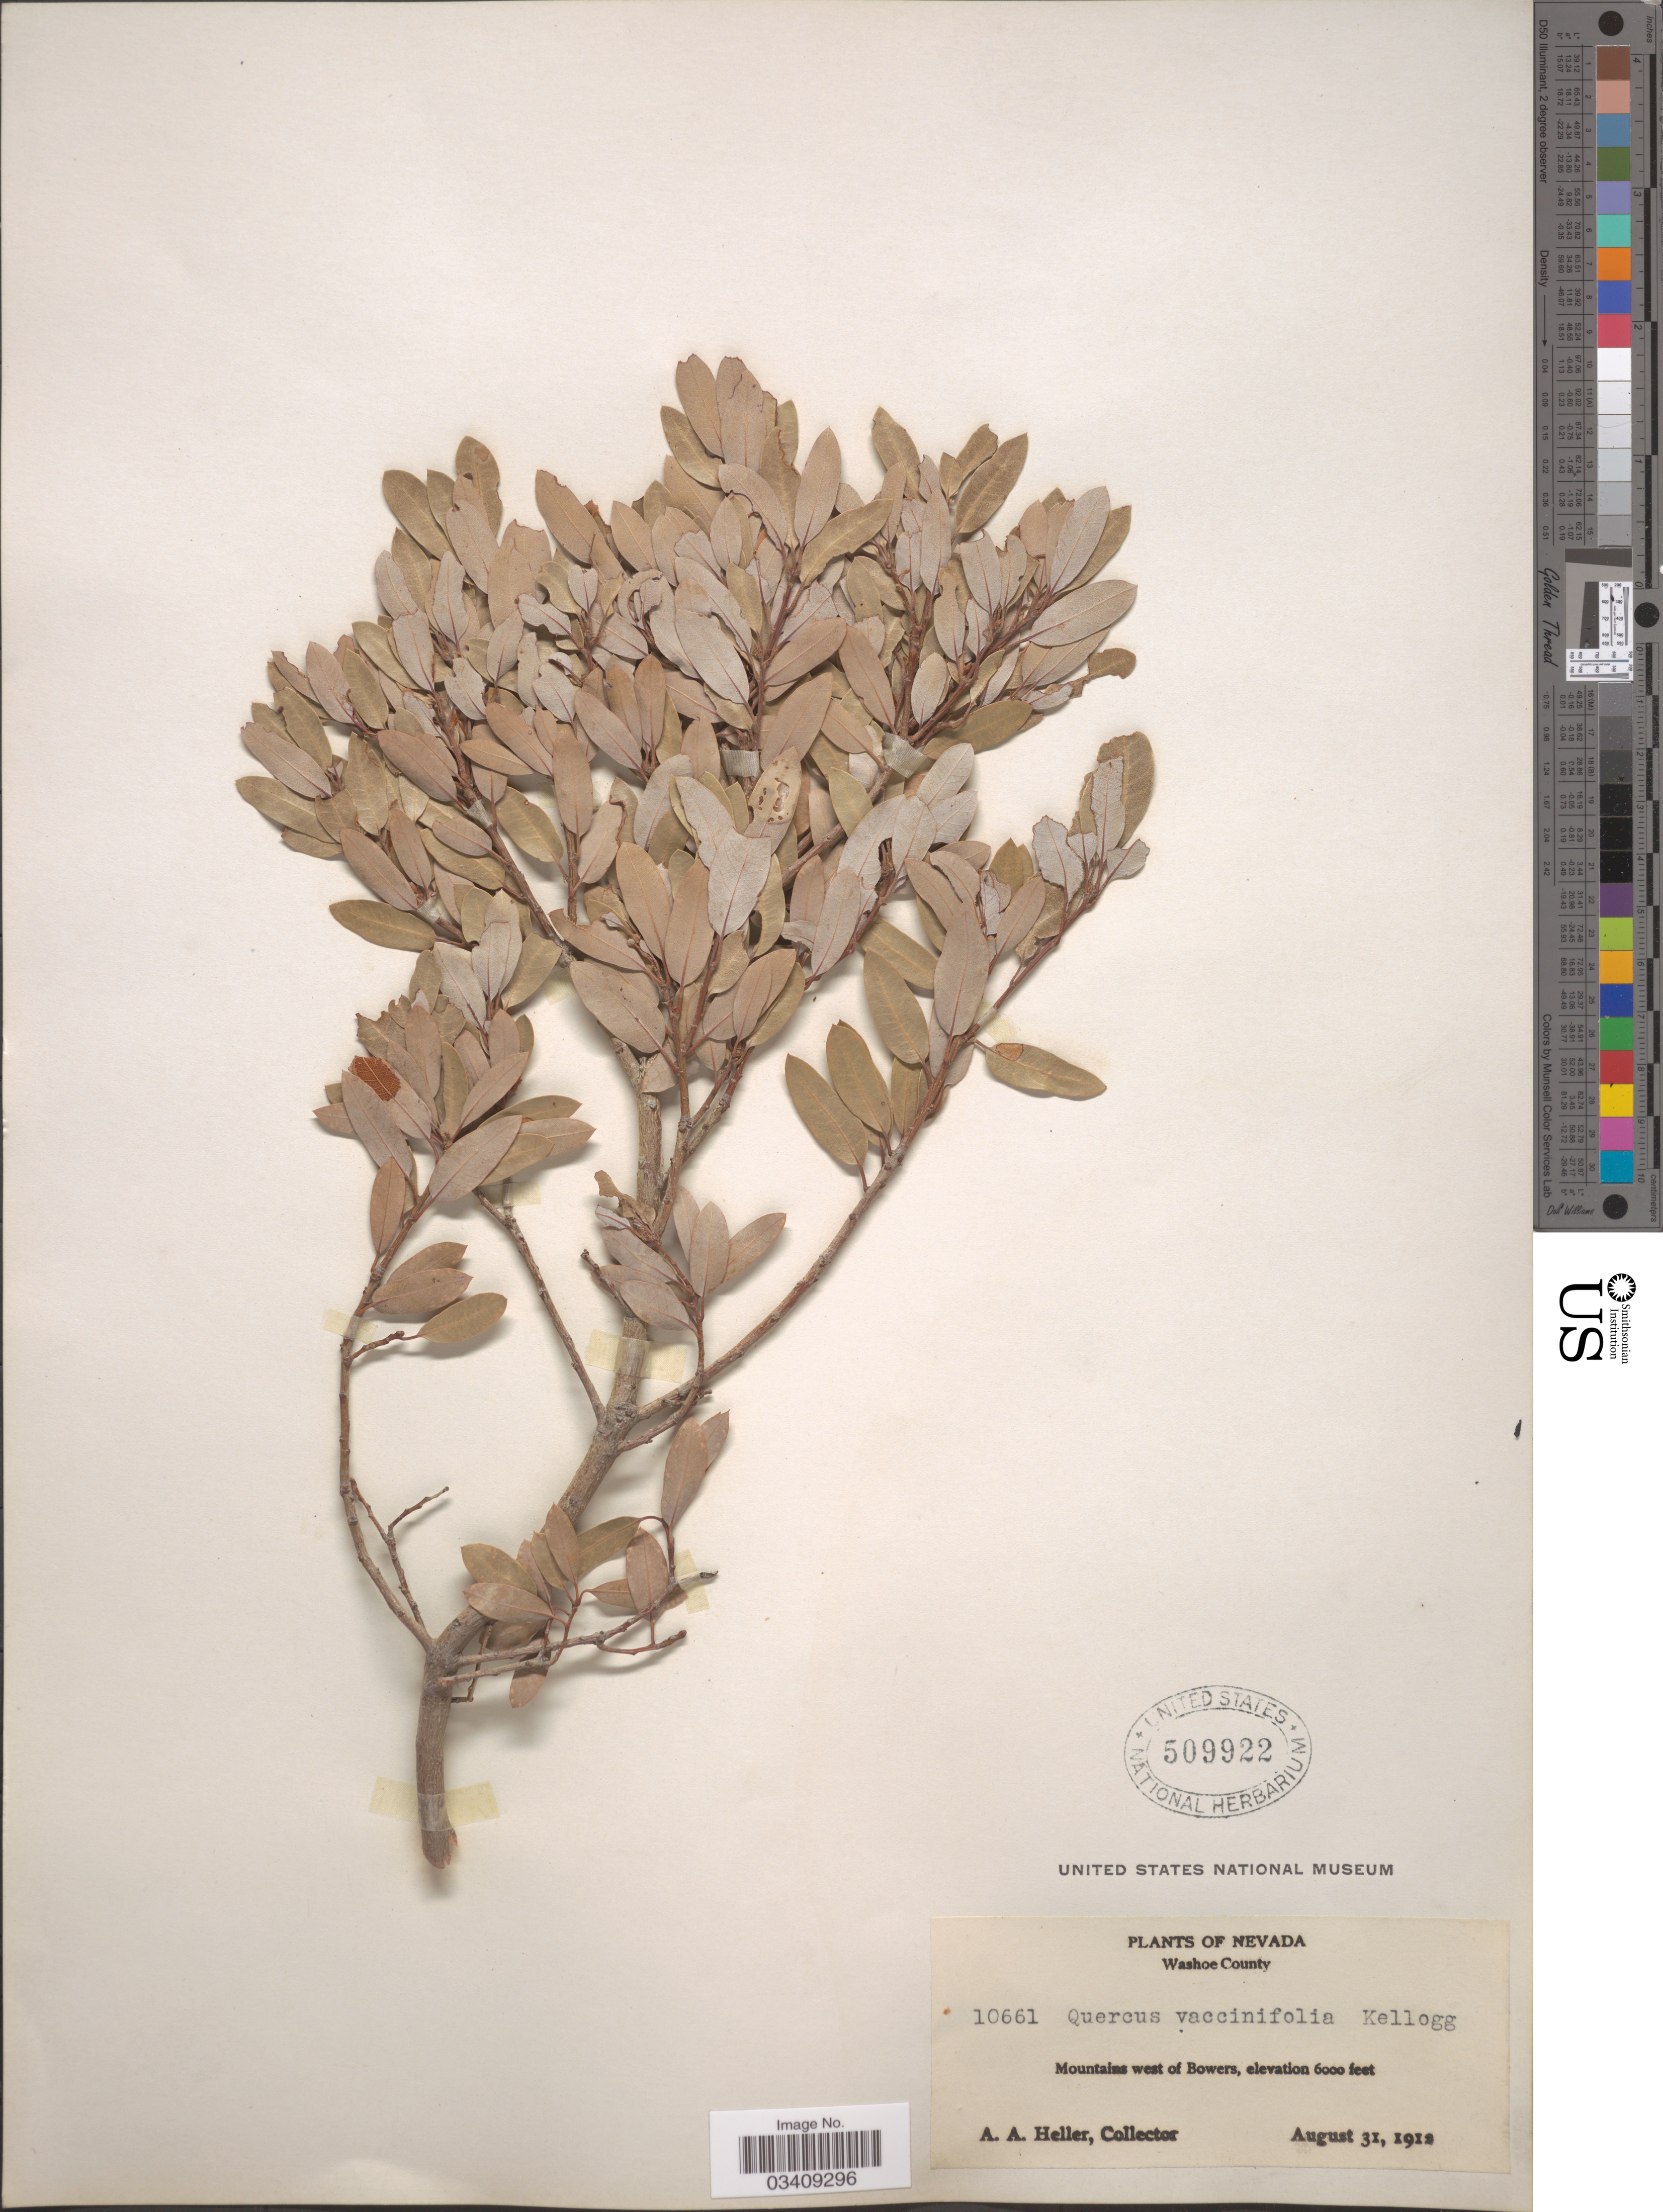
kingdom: Plantae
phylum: Tracheophyta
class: Magnoliopsida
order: Fagales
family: Fagaceae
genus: Quercus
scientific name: Quercus vacciniifolia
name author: Kellogg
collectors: A. A. Heller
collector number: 10661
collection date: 1912-08-31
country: United States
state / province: Nevada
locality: Washoe County. Mountains west of Bowers.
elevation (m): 1829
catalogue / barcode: US 509922